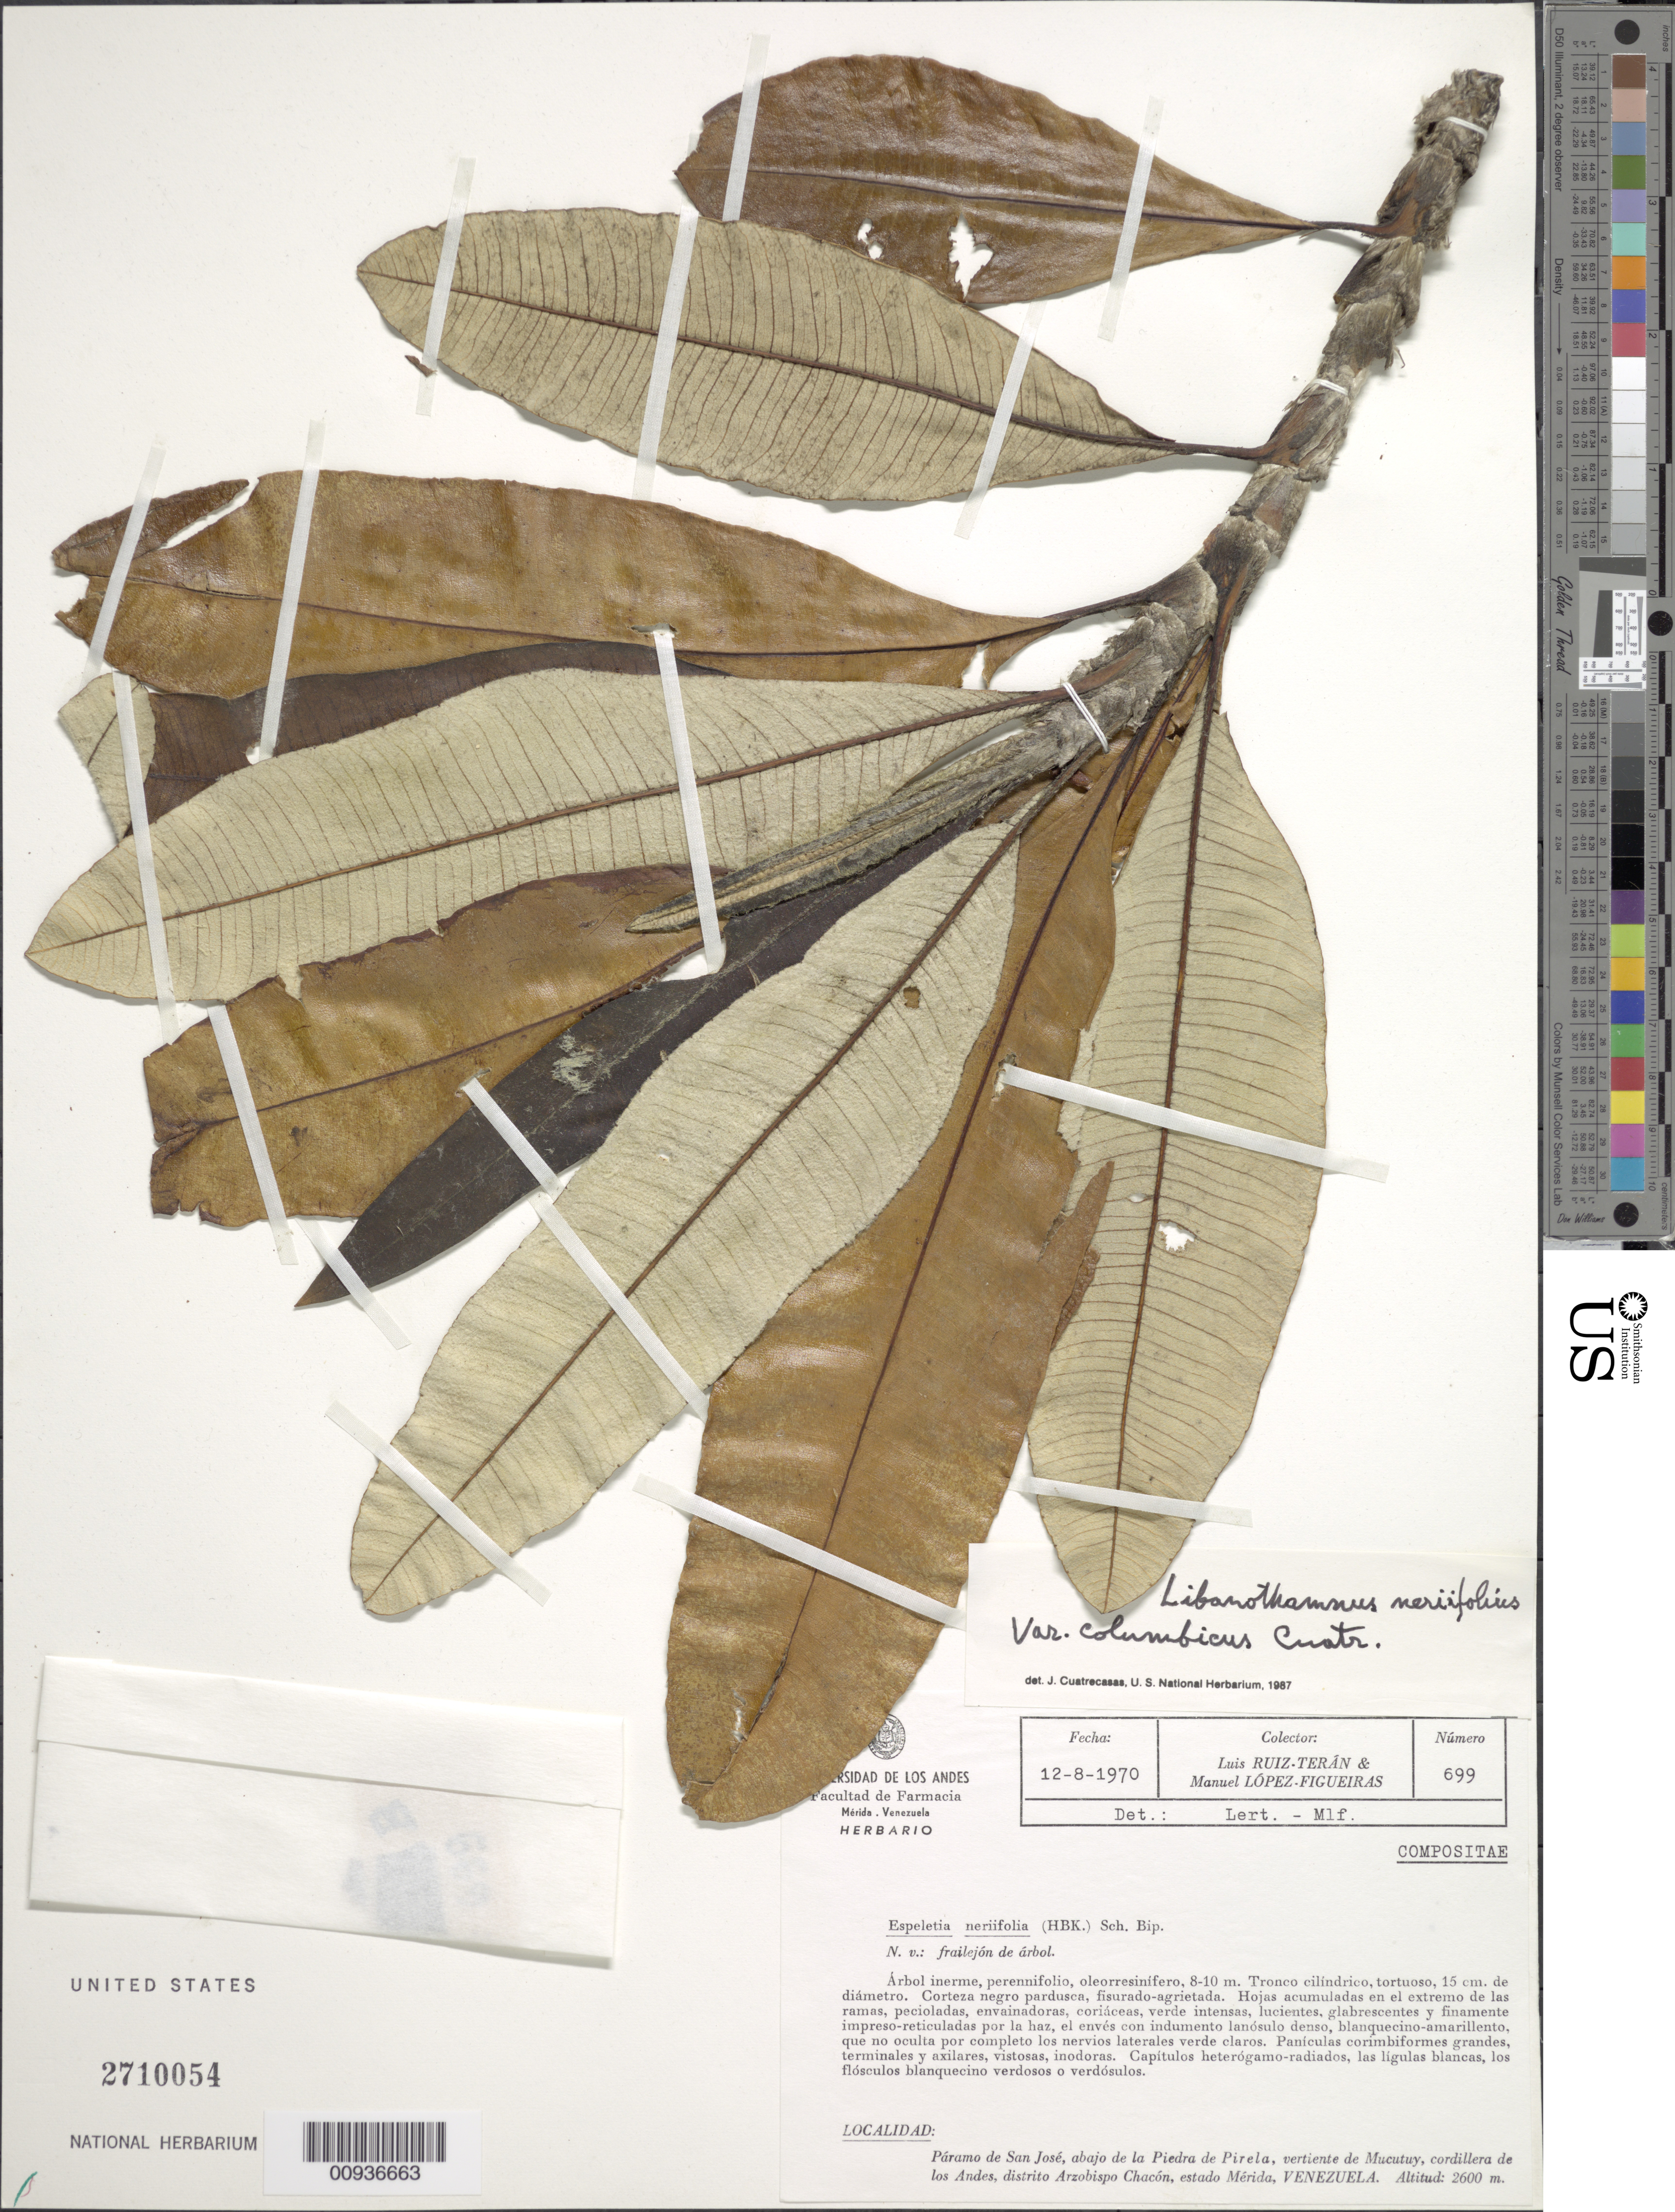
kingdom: Plantae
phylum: Tracheophyta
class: Magnoliopsida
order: Asterales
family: Asteraceae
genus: Libanothamnus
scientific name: Libanothamnus neriifolius var. columbicus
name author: (Cuatrec.) Cuatrec.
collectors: L. Teran & M. López Figueiras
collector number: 699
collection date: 1970-08-12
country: Venezuela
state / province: Mérida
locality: Paramo de San Jose, abajo de la Piedra de Pirela, vertiente de Mucutuy, cordillera de los Andes, Distrito Arzobispo Chacon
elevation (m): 2600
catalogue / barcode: US 2710054